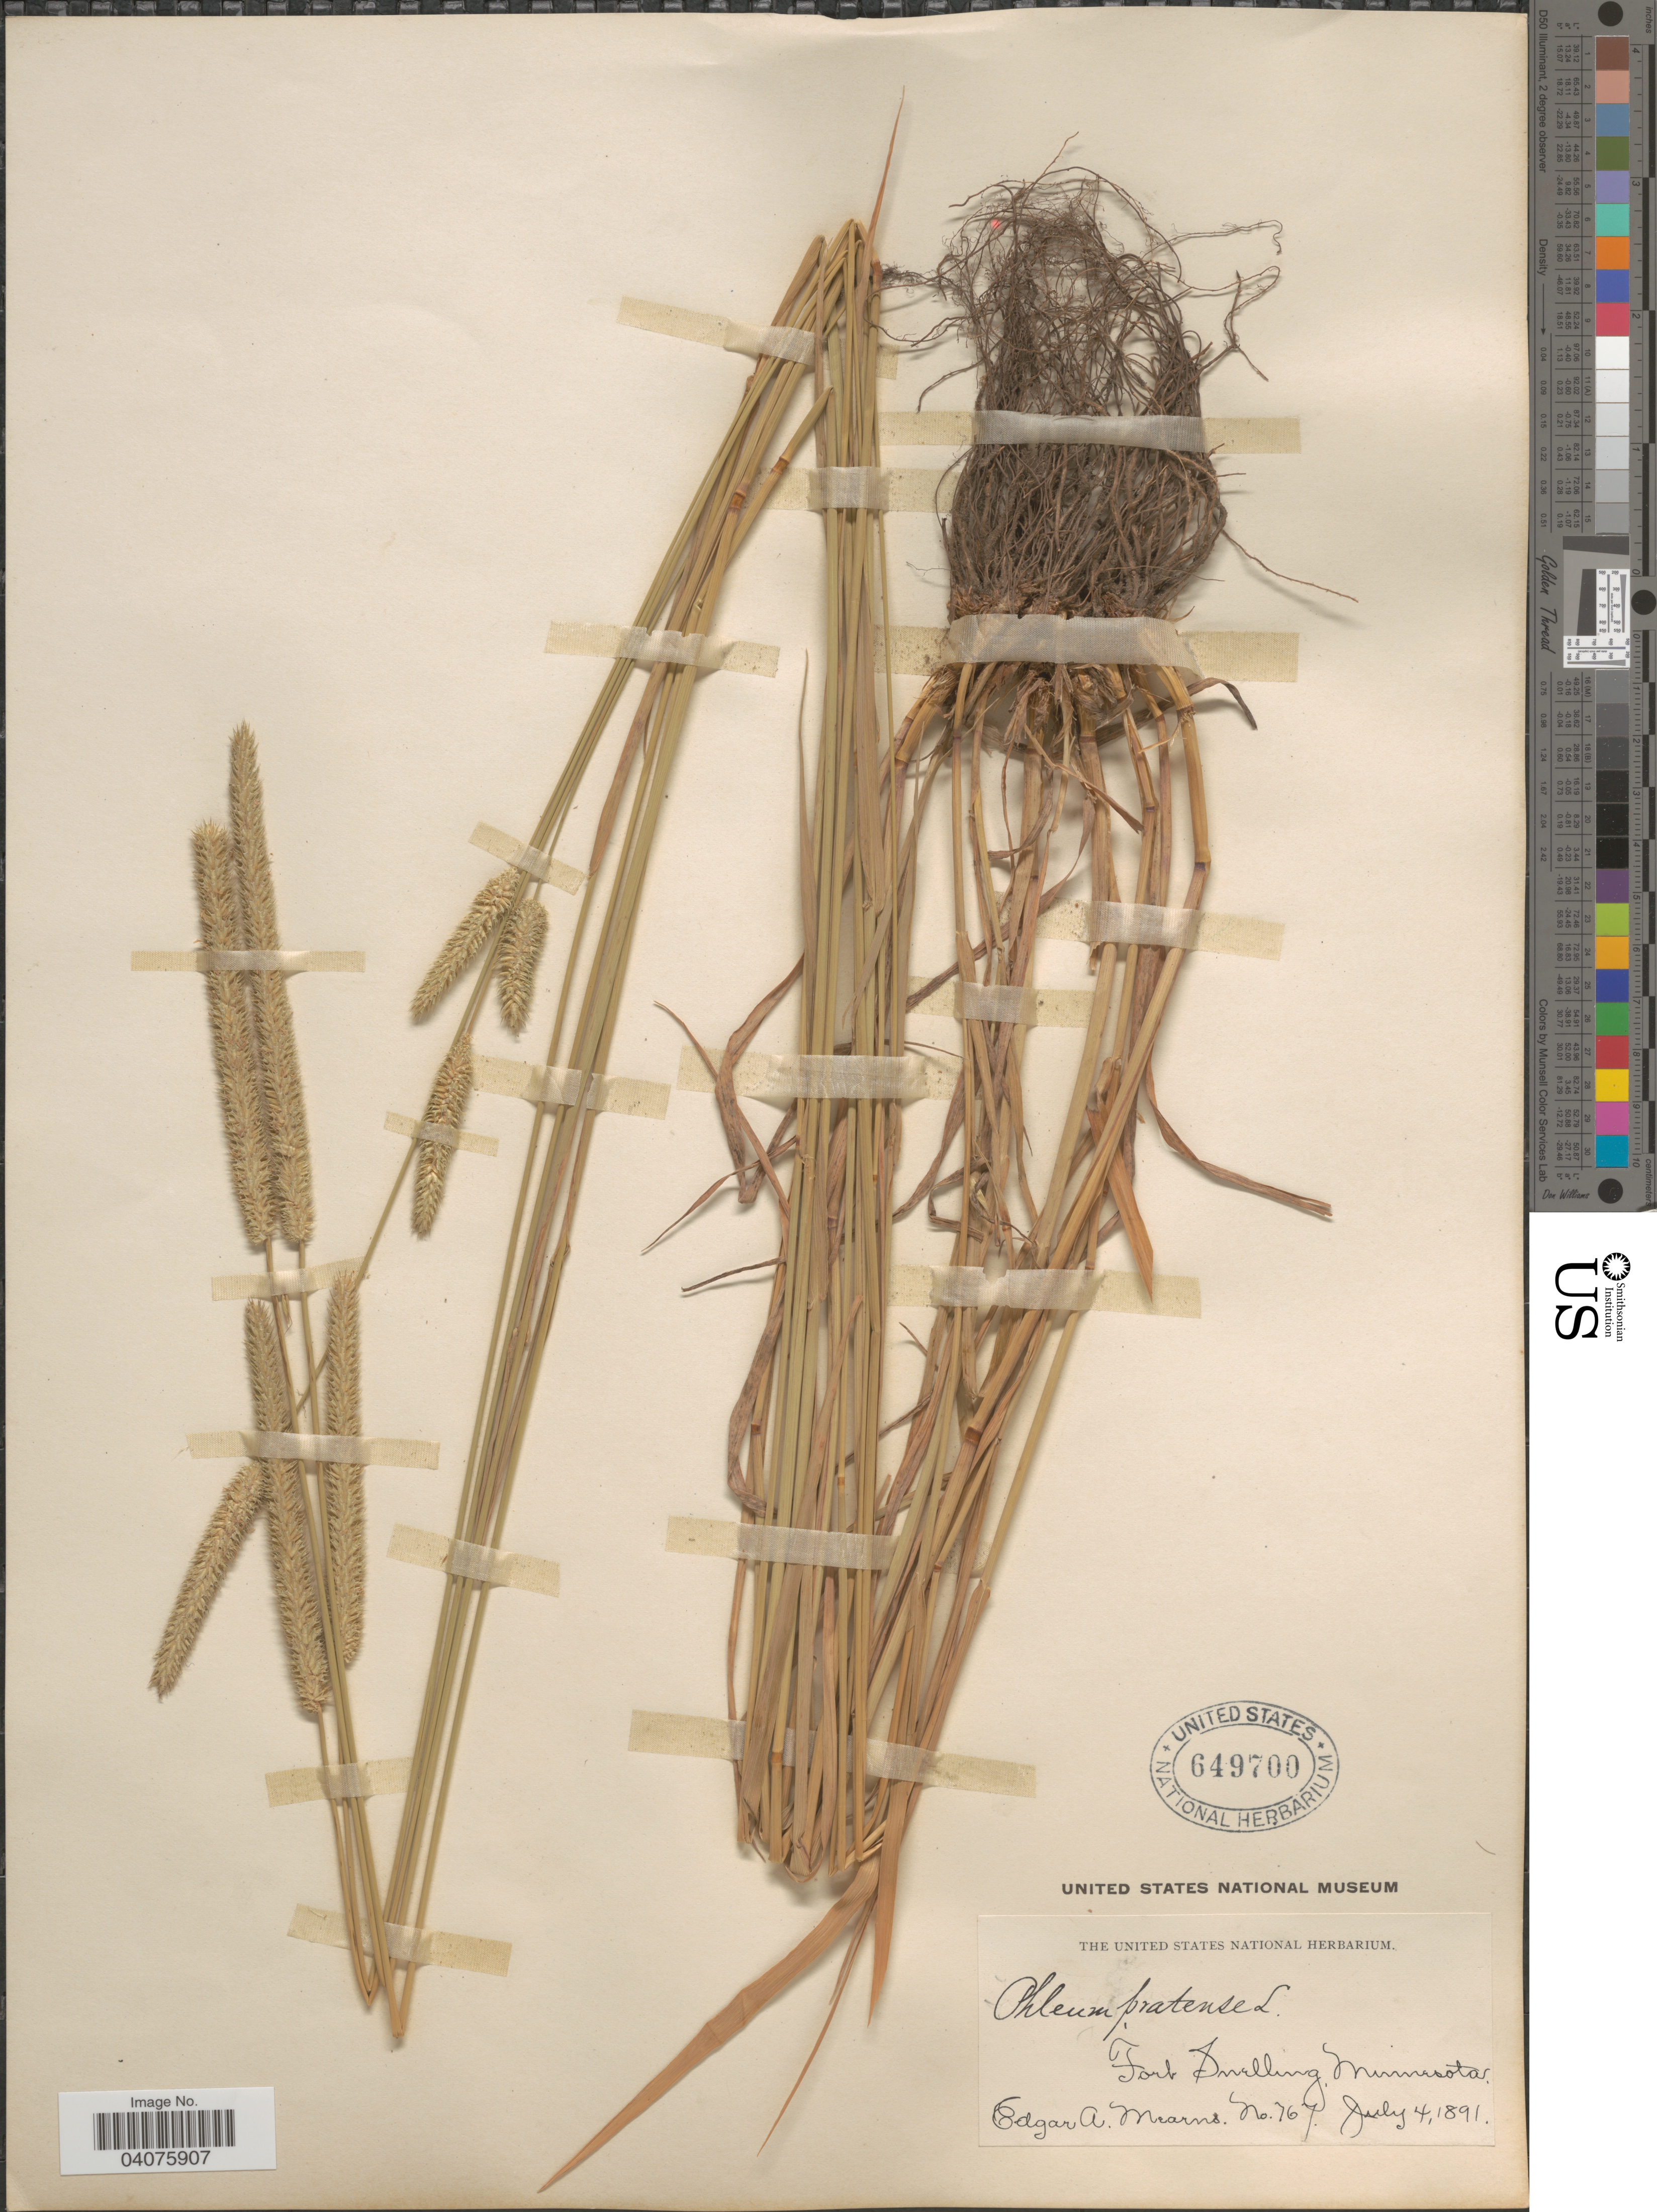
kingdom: Plantae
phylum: Tracheophyta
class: Liliopsida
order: Poales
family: Poaceae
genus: Phleum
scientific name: Phleum pratense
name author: L.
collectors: E. A. Mearns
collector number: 767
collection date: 1891-07-04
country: United States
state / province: Minnesota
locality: Fort Snelling.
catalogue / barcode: US 649700